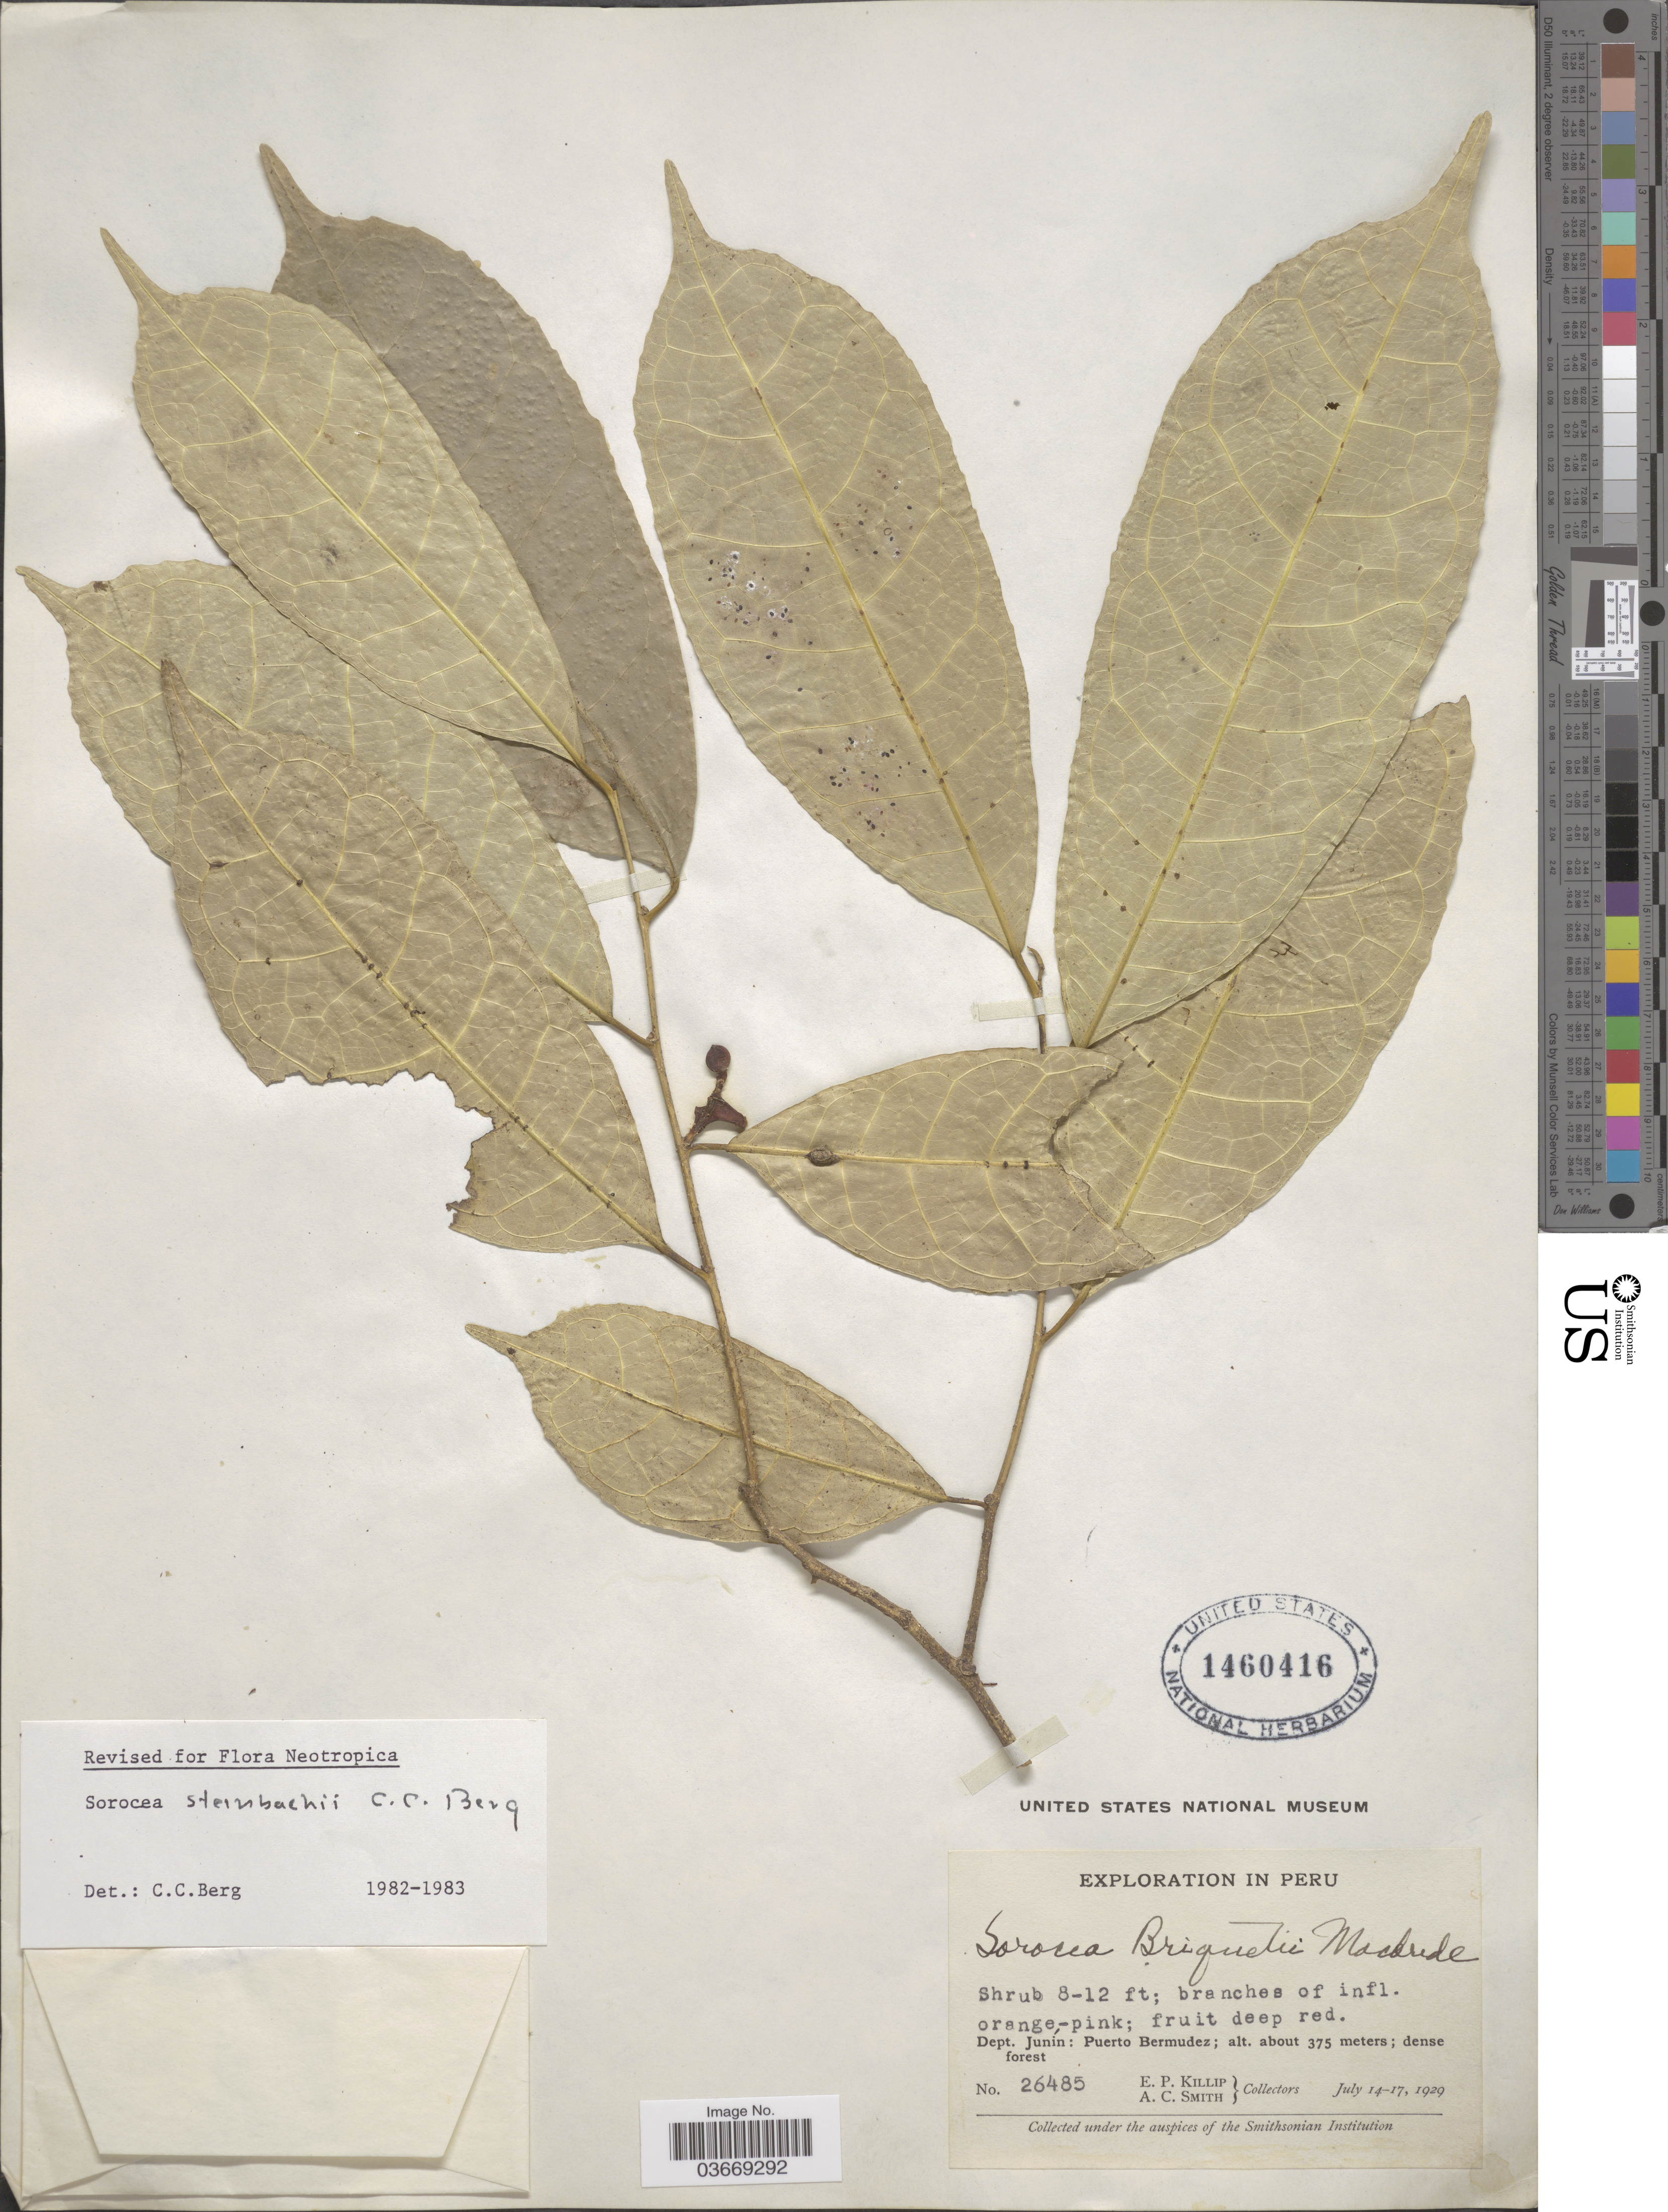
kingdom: Plantae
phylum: Tracheophyta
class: Magnoliopsida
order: Rosales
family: Moraceae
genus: Sorocea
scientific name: Sorocea steinbachii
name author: C.C. Berg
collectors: E. P. Killip & A. C. Smith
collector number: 26485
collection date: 1929-07-14/1929-07-17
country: Peru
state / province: Junín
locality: Dept. Junín: Puerto Bermudez.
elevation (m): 375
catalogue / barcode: US 1460416